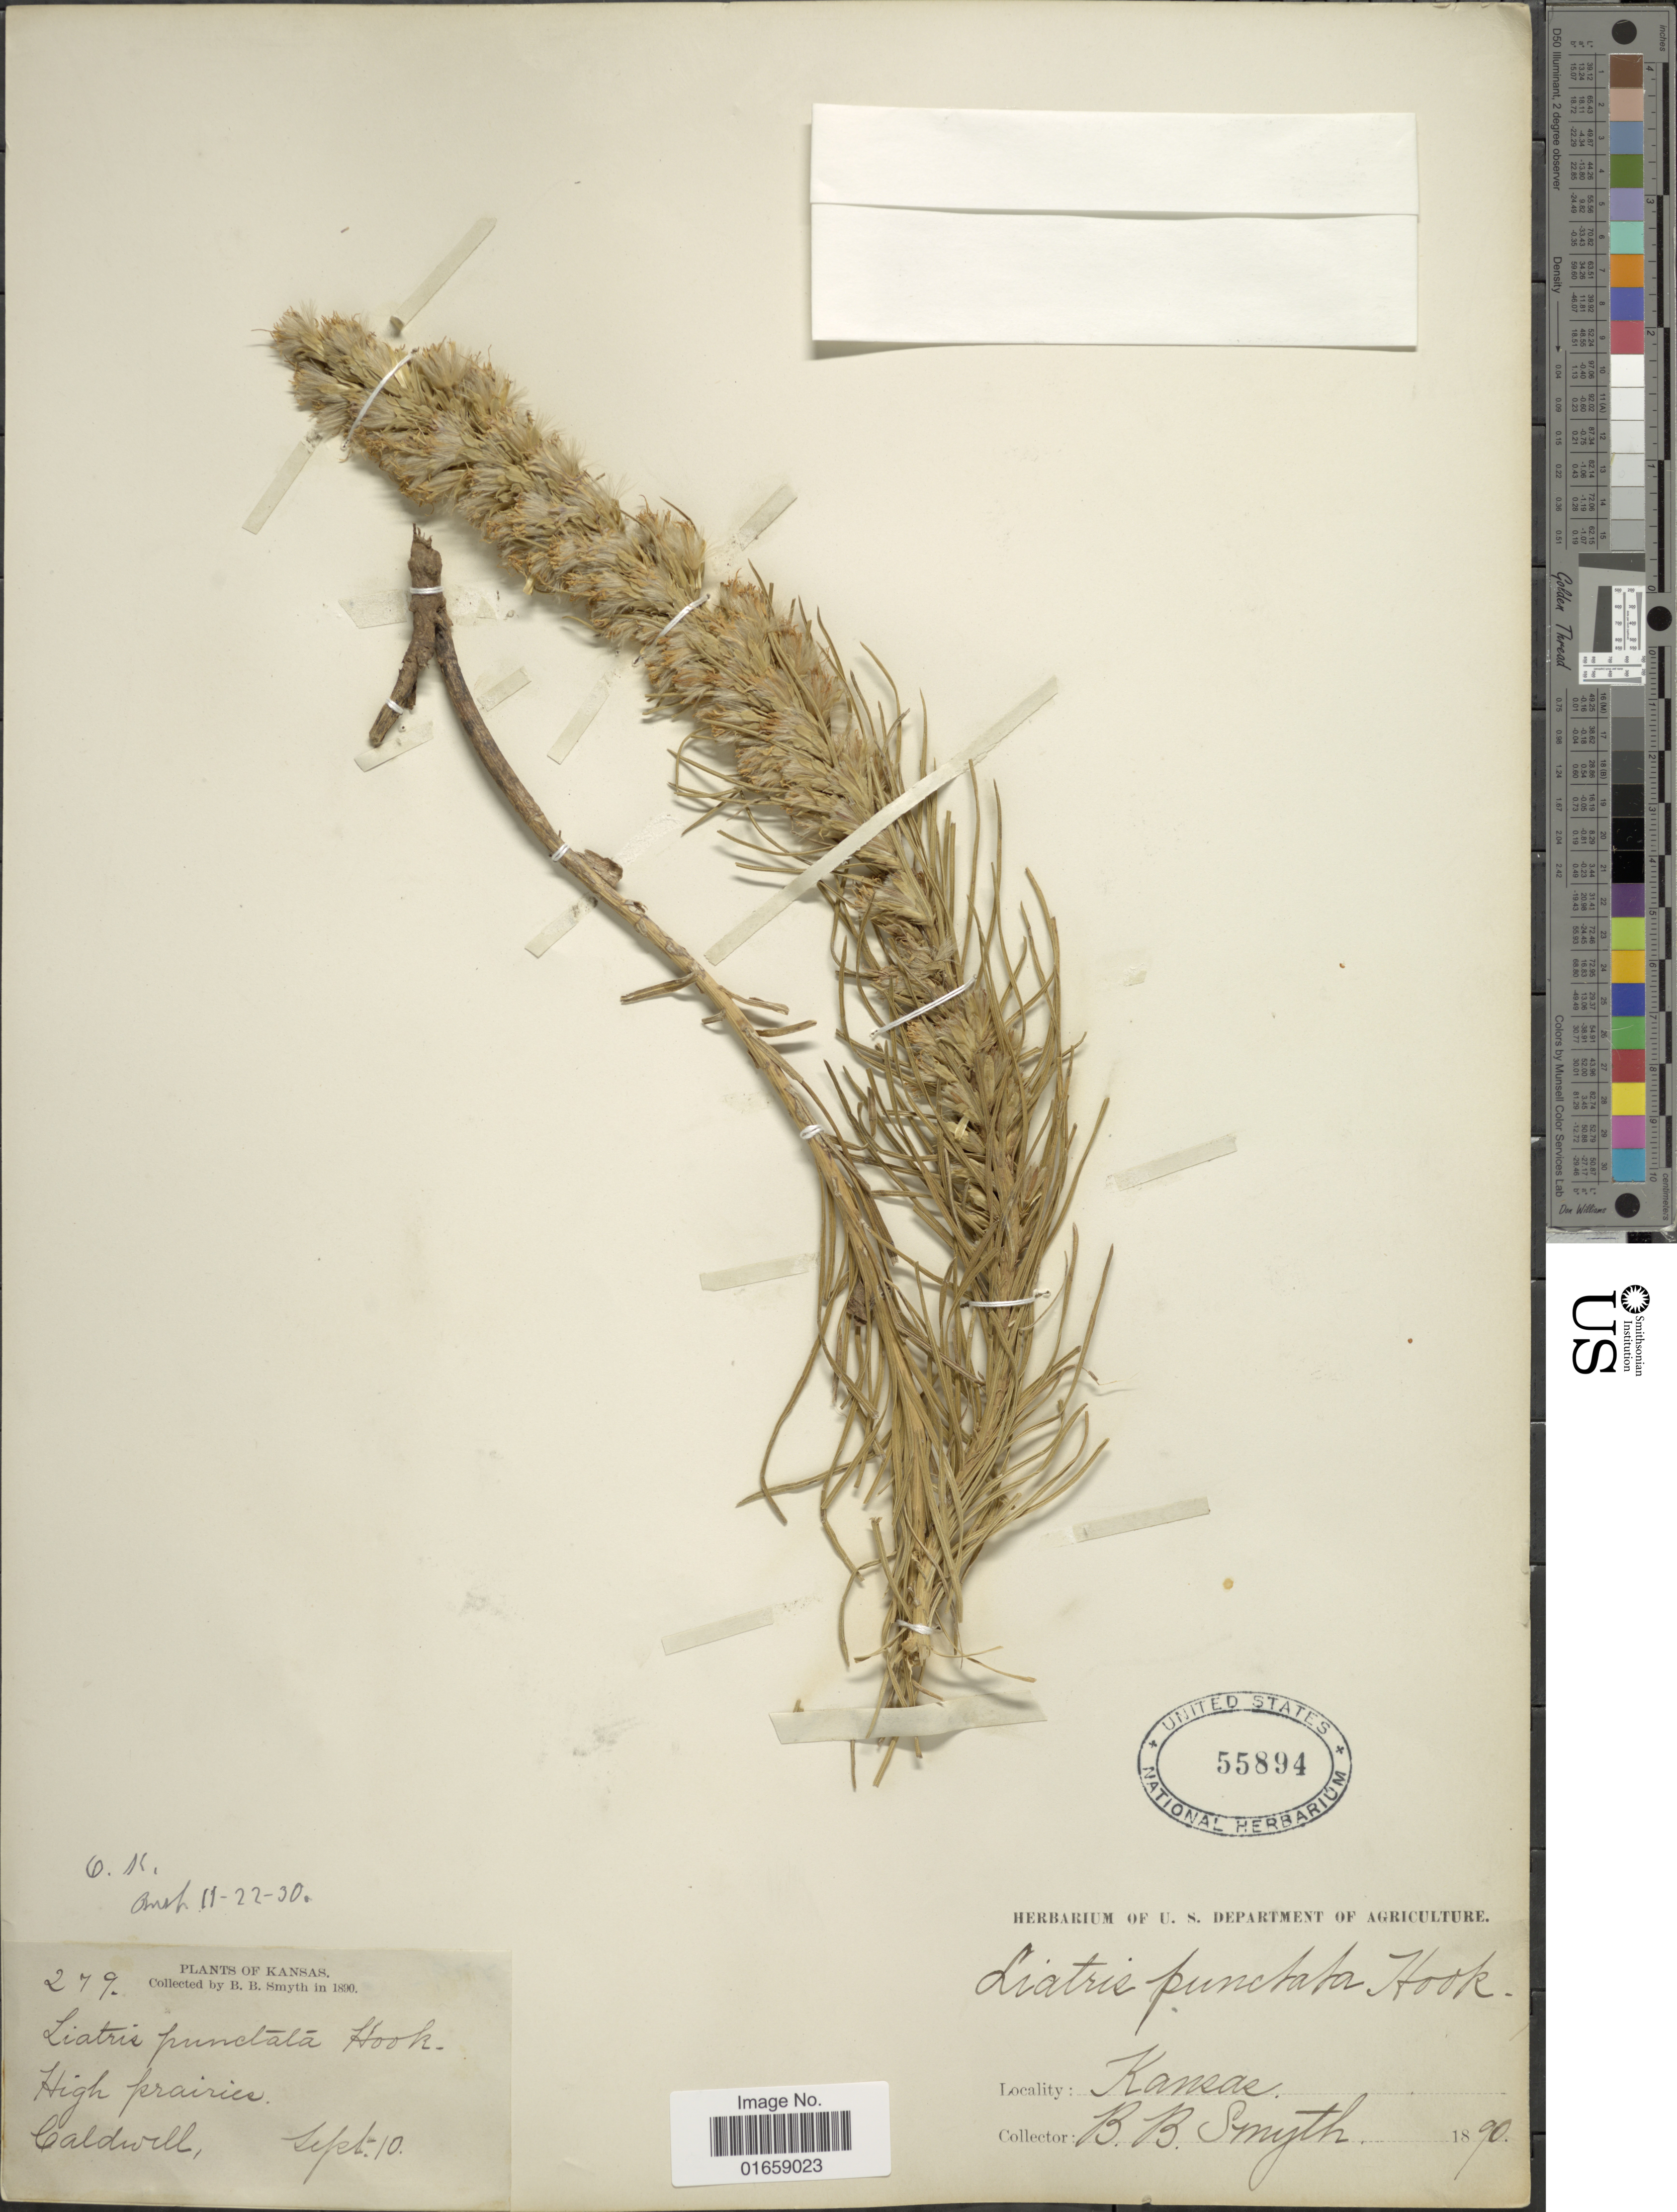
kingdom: Plantae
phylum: Tracheophyta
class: Magnoliopsida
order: Asterales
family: Asteraceae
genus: Liatris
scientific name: Liatris punctata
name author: Hook.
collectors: B. Smyth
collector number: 279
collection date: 1890-09-10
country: United States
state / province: Kansas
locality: High prairies, Caldwill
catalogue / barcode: US 55894